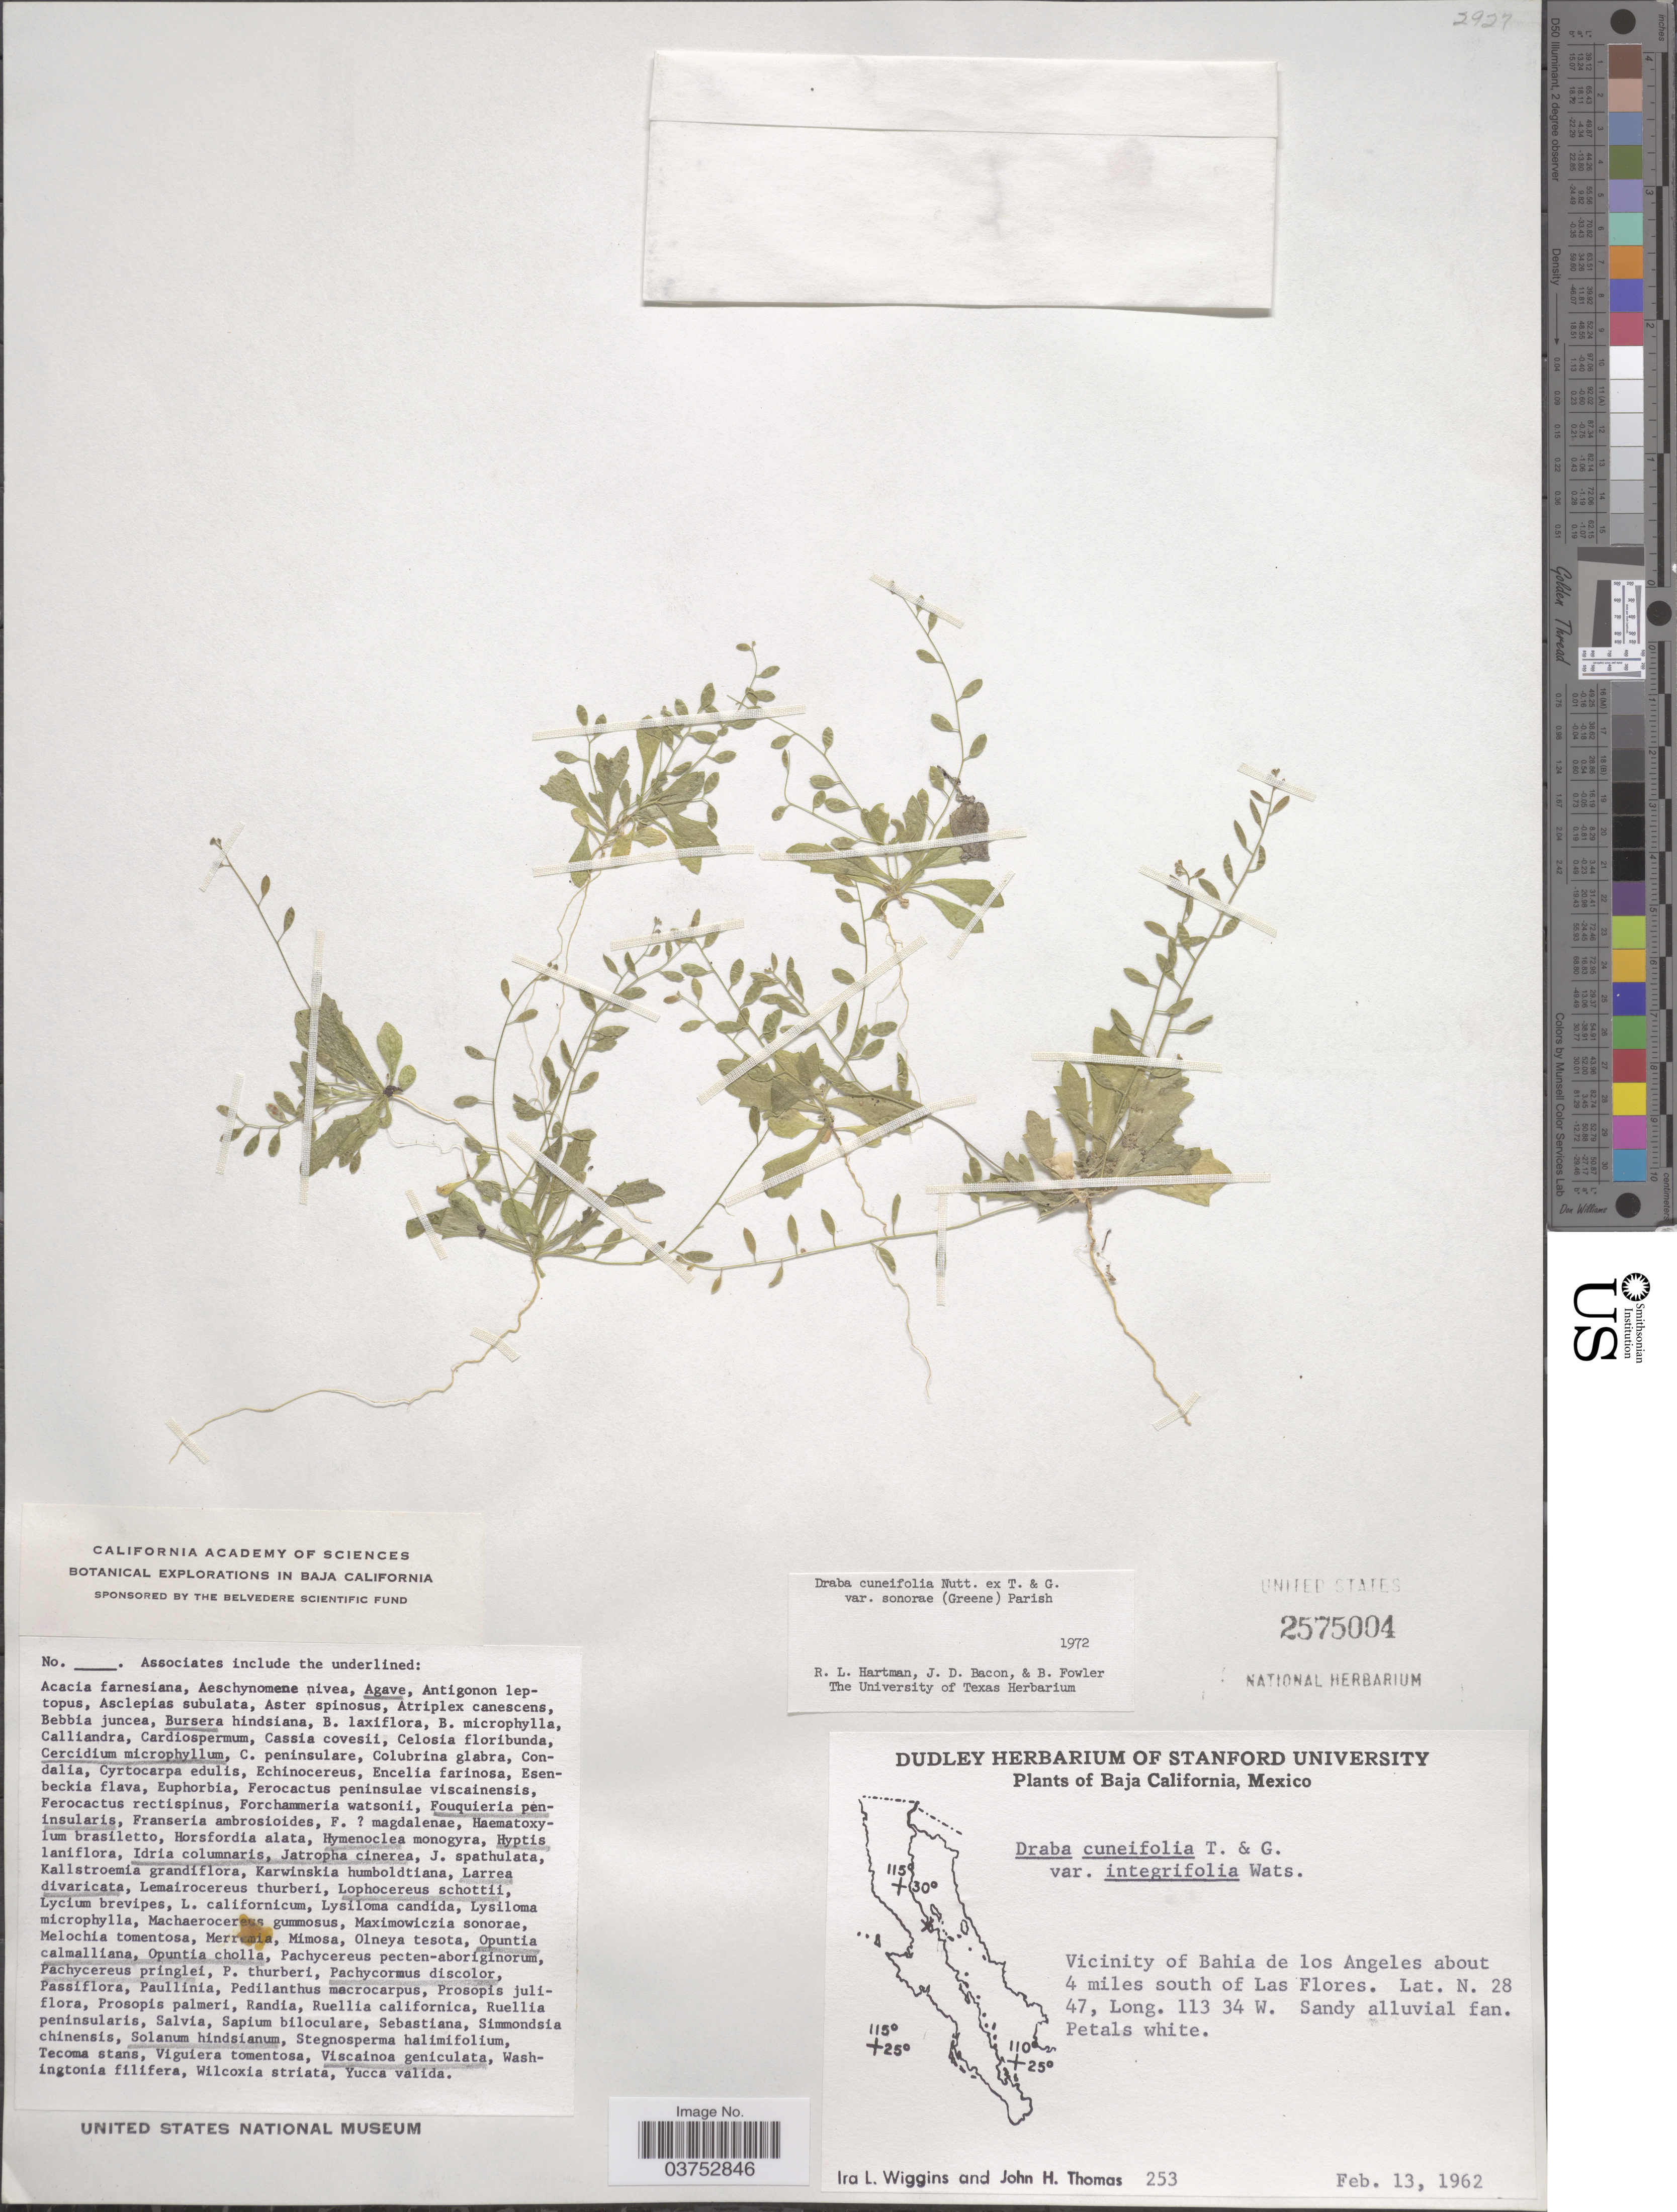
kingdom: Plantae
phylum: Tracheophyta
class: Magnoliopsida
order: Brassicales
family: Brassicaceae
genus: Draba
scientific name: Draba cuneifolia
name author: Nutt.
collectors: I. L. Wiggins & J. H. Thomas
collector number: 253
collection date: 1962-02-13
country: Mexico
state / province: Baja California Norte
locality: Vicinity of Bahia de los Angeles about 4 miles south of Las Flores.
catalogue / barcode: US 2575004